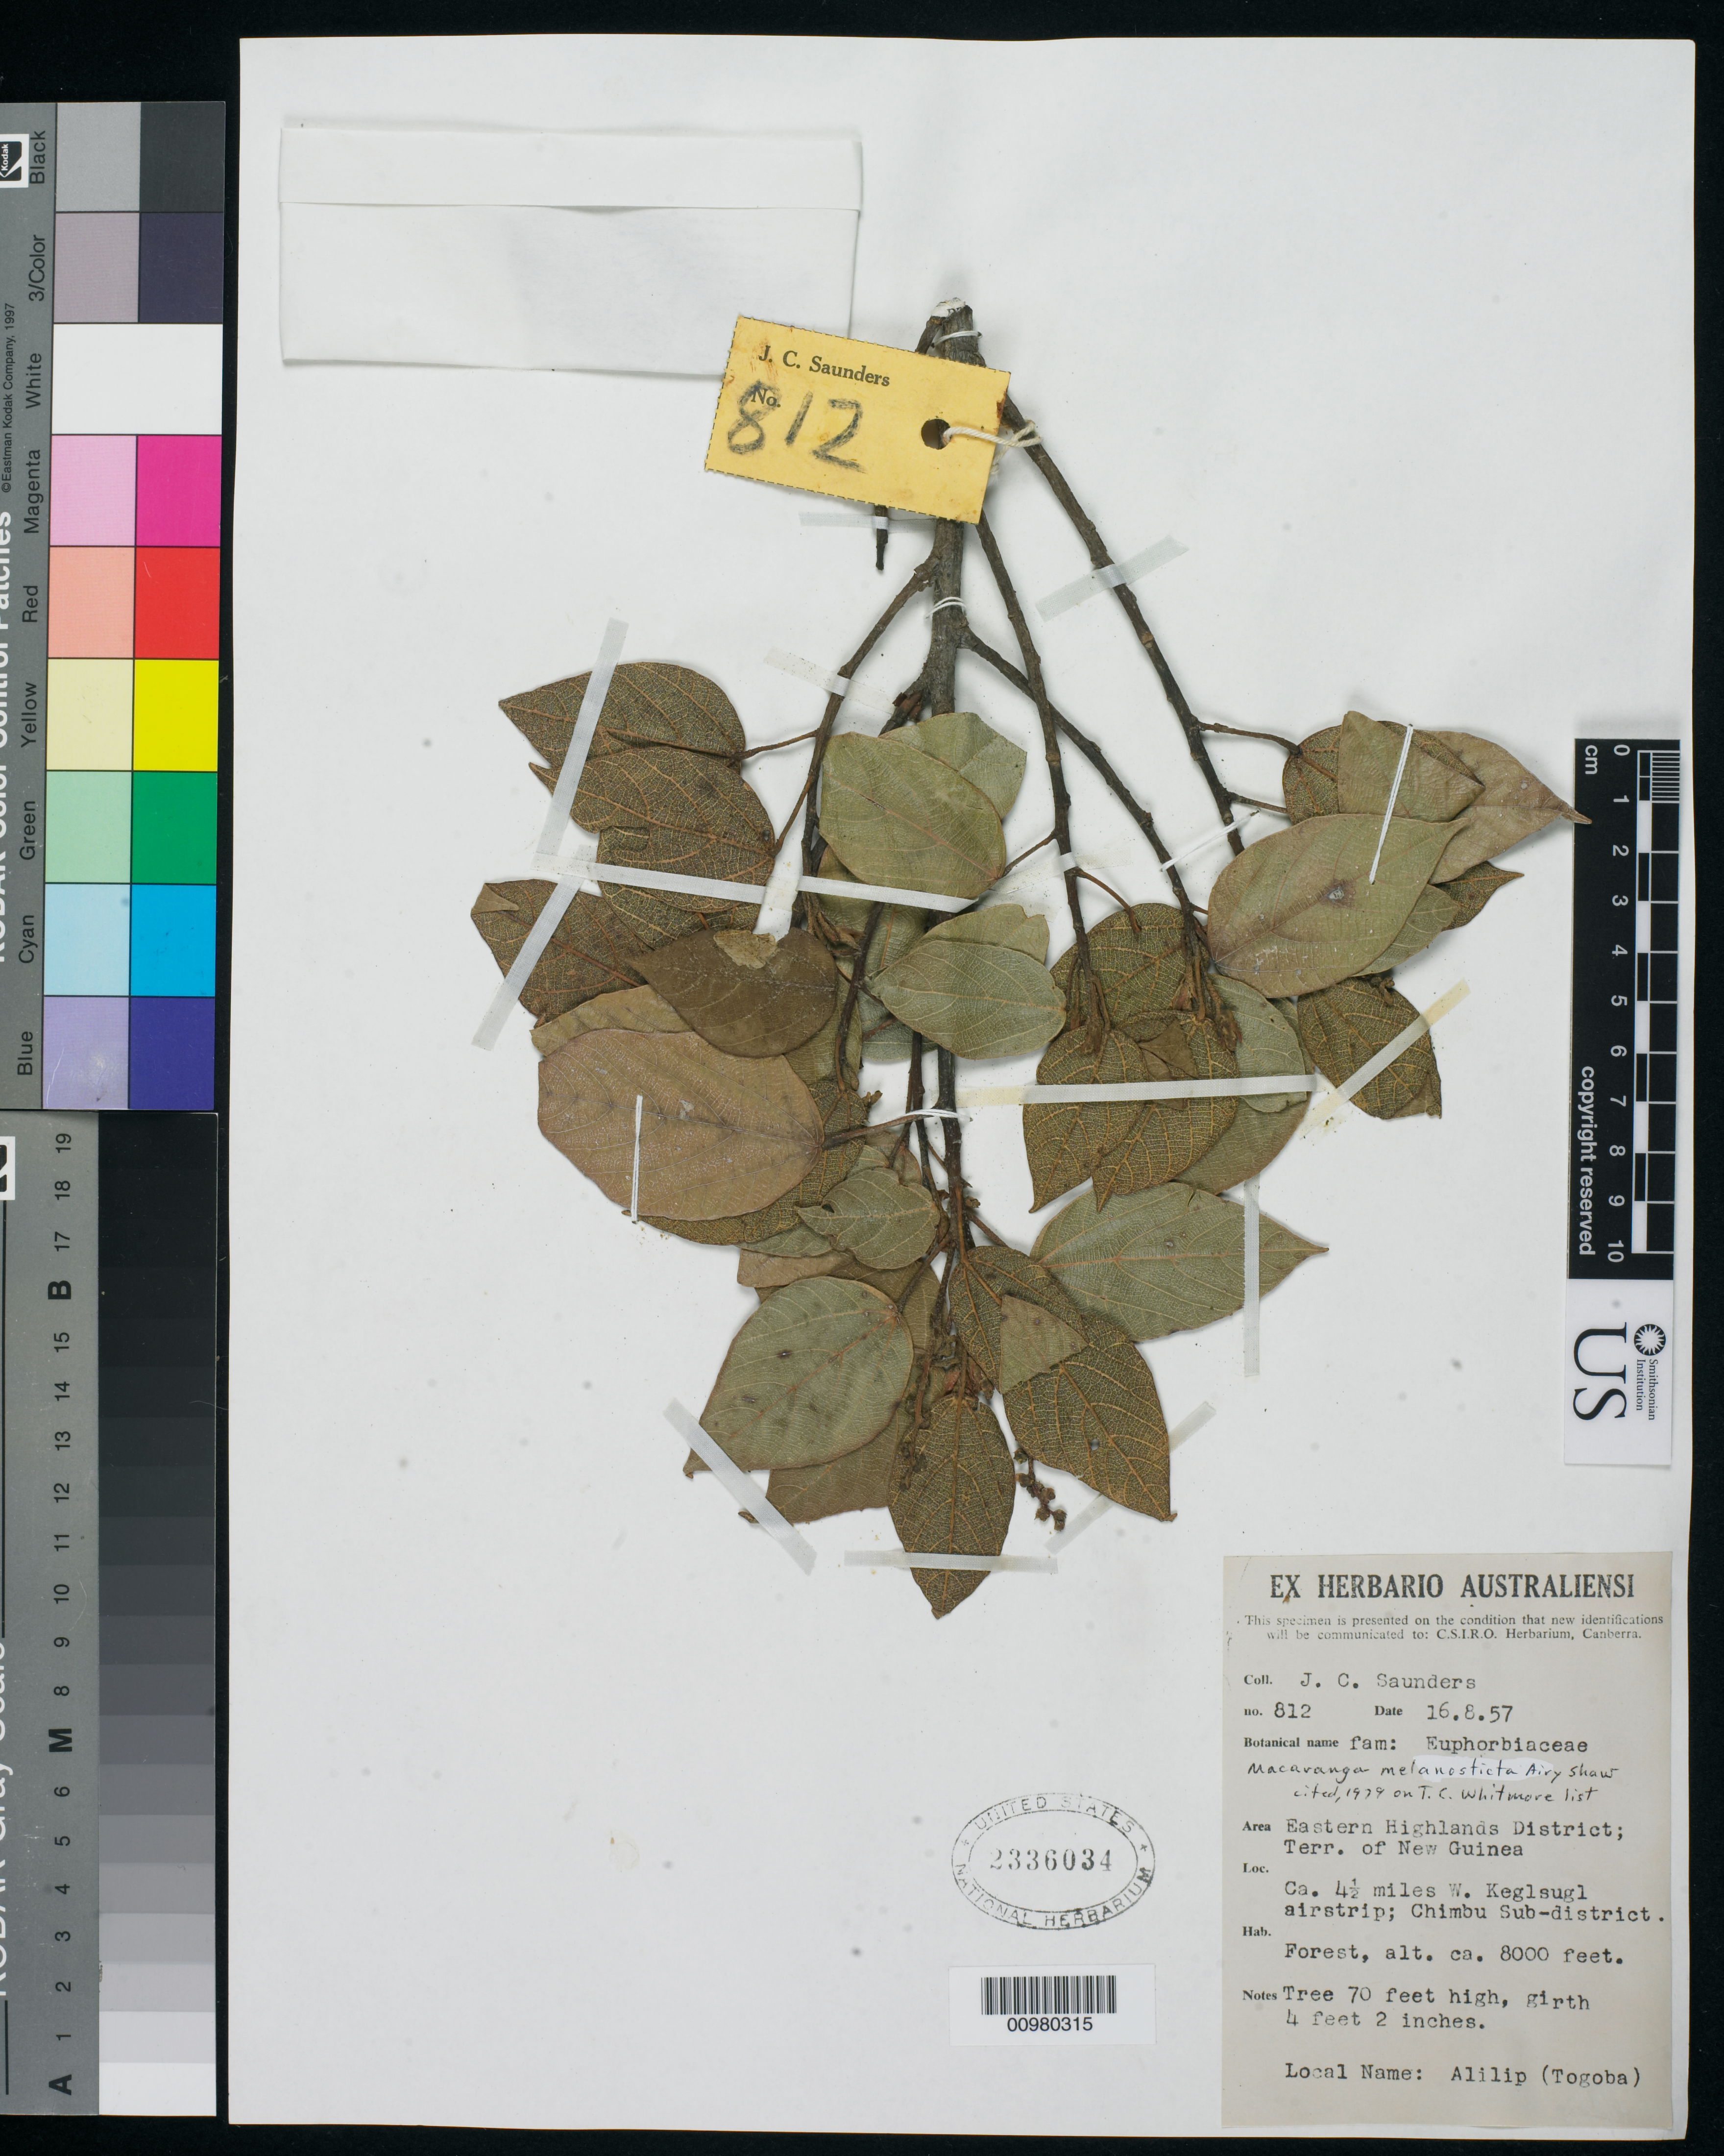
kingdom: Plantae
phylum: Tracheophyta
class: Magnoliopsida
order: Malpighiales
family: Euphorbiaceae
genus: Macaranga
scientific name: Macaranga melanosticta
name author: Airy Shaw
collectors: J. C. Saunders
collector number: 812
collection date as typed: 18 Aug 1957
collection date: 1957-08-18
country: Papua New Guinea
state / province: Eastern Highlands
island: New Guinea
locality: Ca. 4.5 miles W. Keglsugl airstrip; Chimbu sub-district. Forest.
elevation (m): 2438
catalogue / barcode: US 2336034